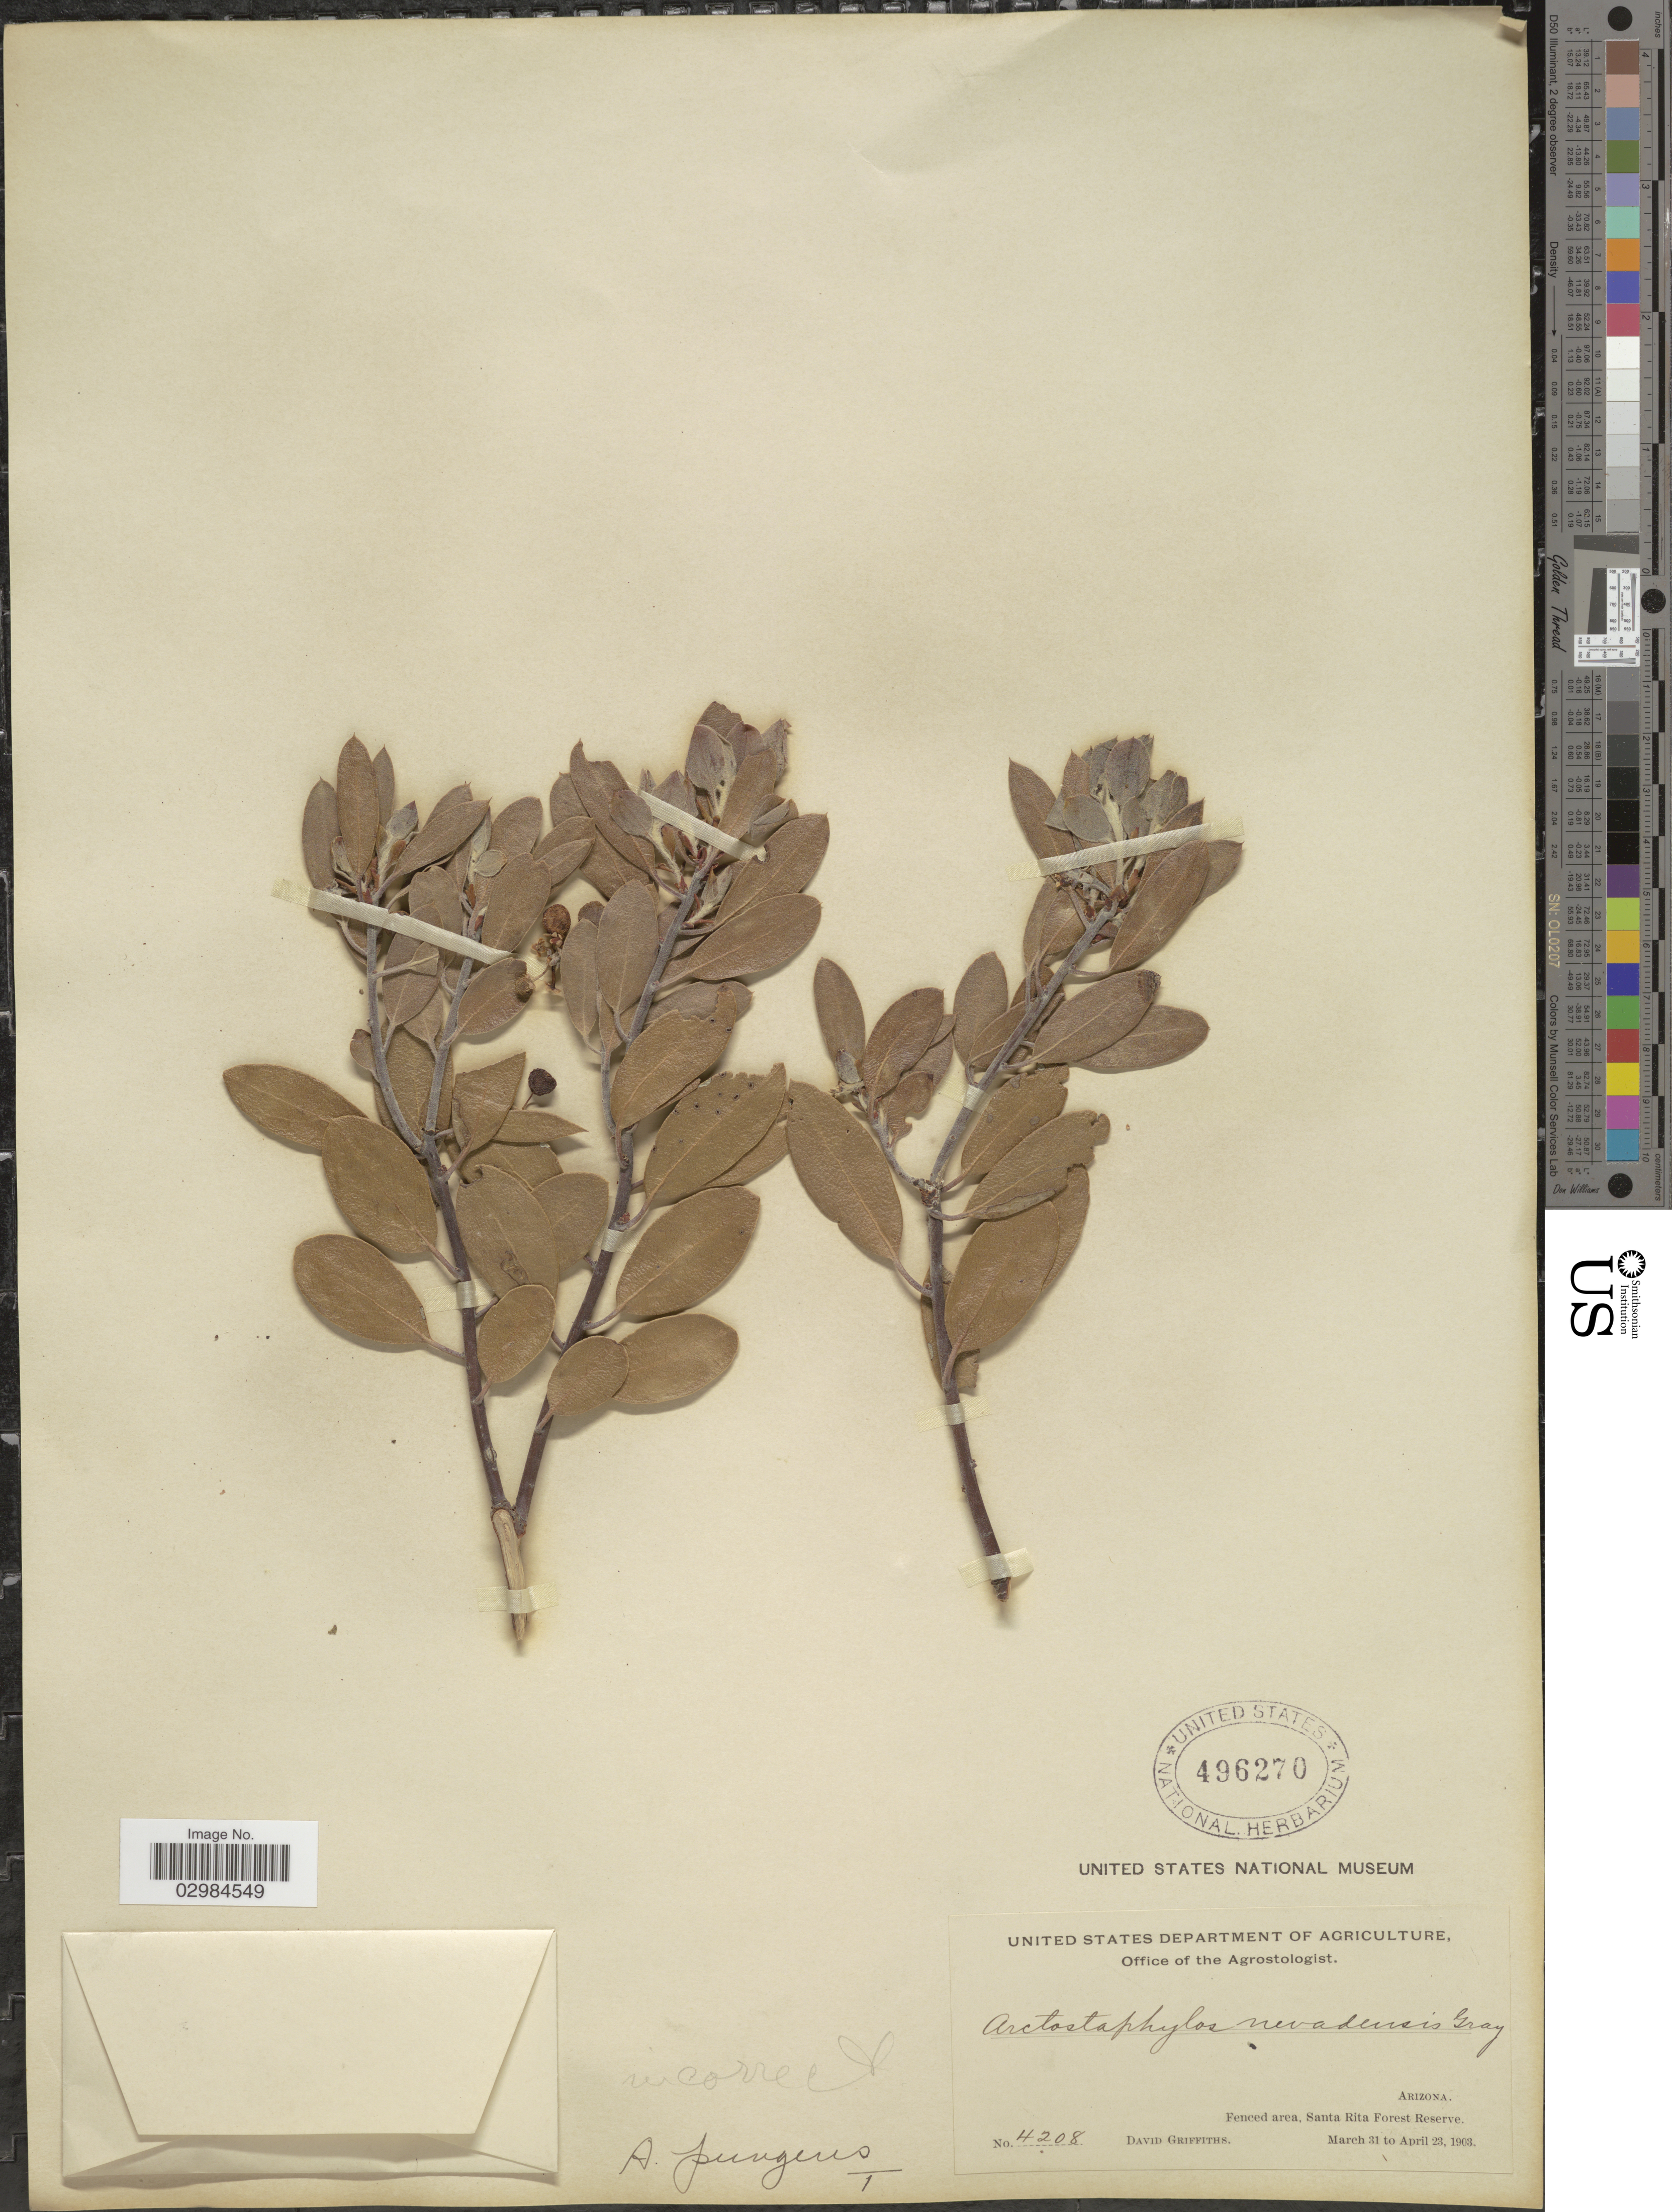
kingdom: Plantae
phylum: Tracheophyta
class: Magnoliopsida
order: Ericales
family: Ericaceae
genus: Arctostaphylos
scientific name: Arctostaphylos pungens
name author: Kunth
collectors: D. Griffiths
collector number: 4208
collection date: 1903-03-31/1903-04-23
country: United States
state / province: Arizona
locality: Fenced area, Santa Rita Forest Reserve.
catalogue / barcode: US 496270